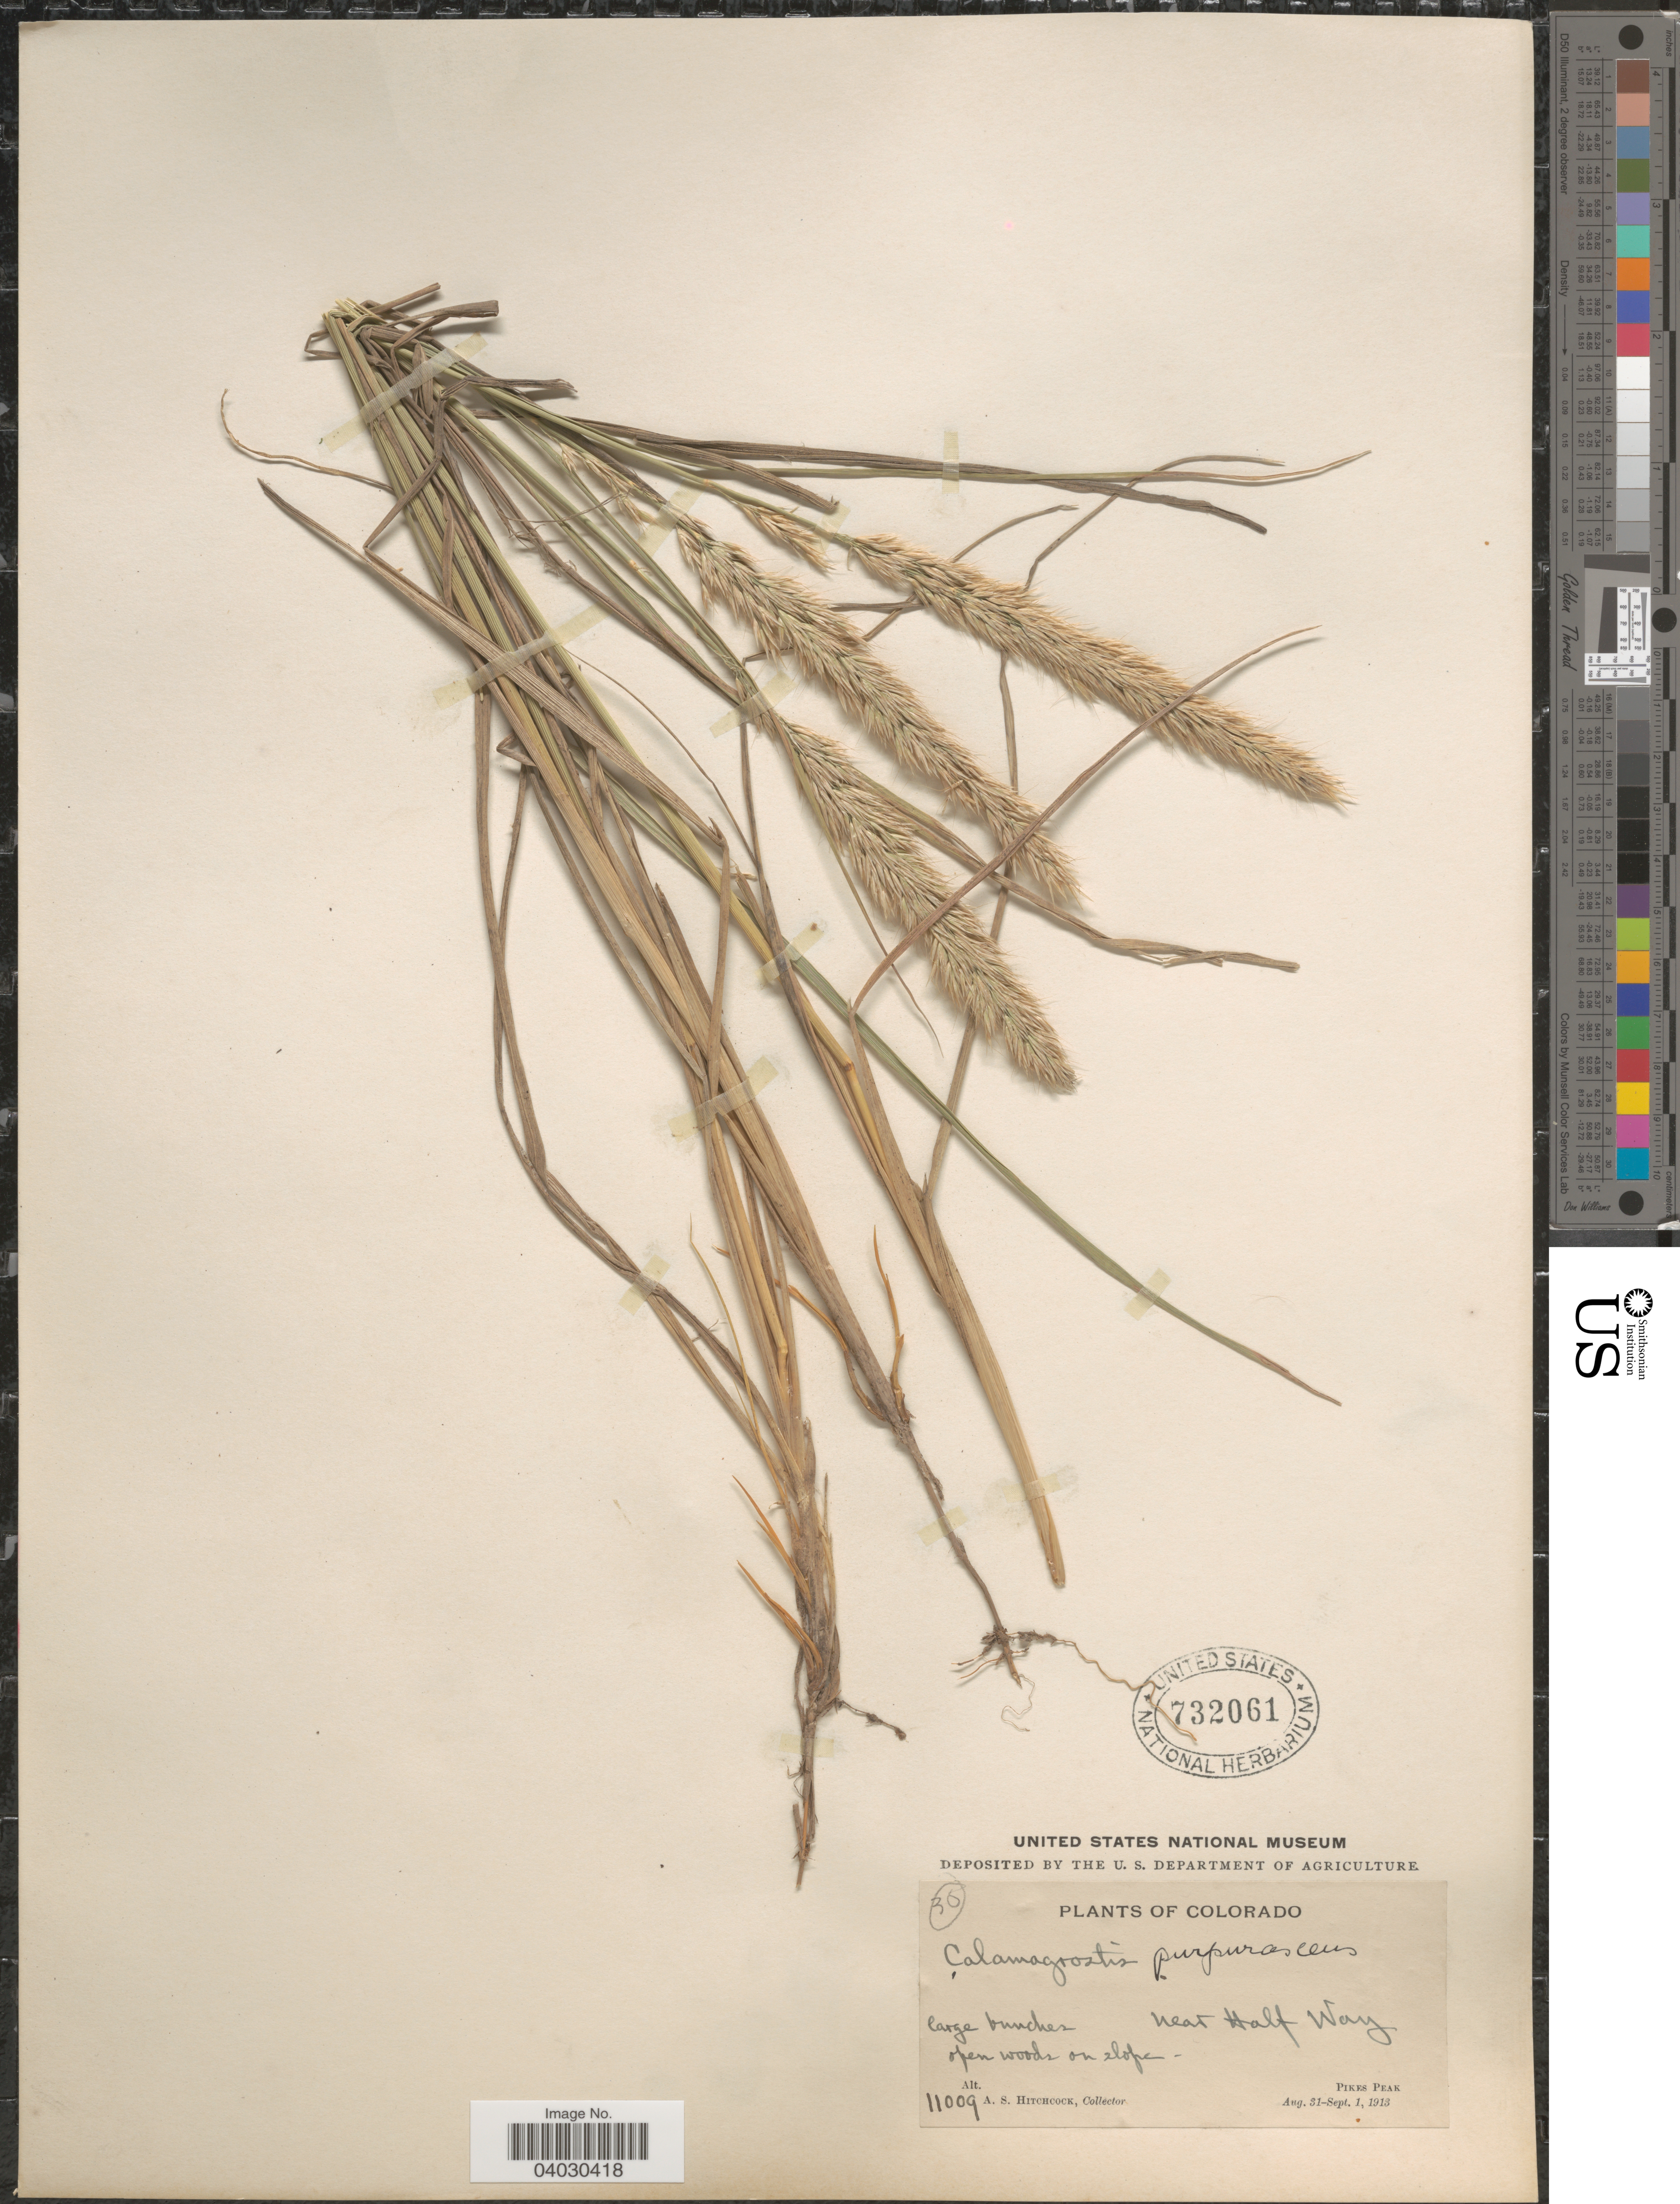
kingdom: Plantae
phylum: Tracheophyta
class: Liliopsida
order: Poales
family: Poaceae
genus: Calamagrostis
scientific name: Calamagrostis purpurascens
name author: R. Br.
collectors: A. S. Hitchcock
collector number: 11009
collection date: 1913-08-31/1913-09-01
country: United States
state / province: Colorado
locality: Near Half Way. Pikes Peak.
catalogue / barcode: US 732061